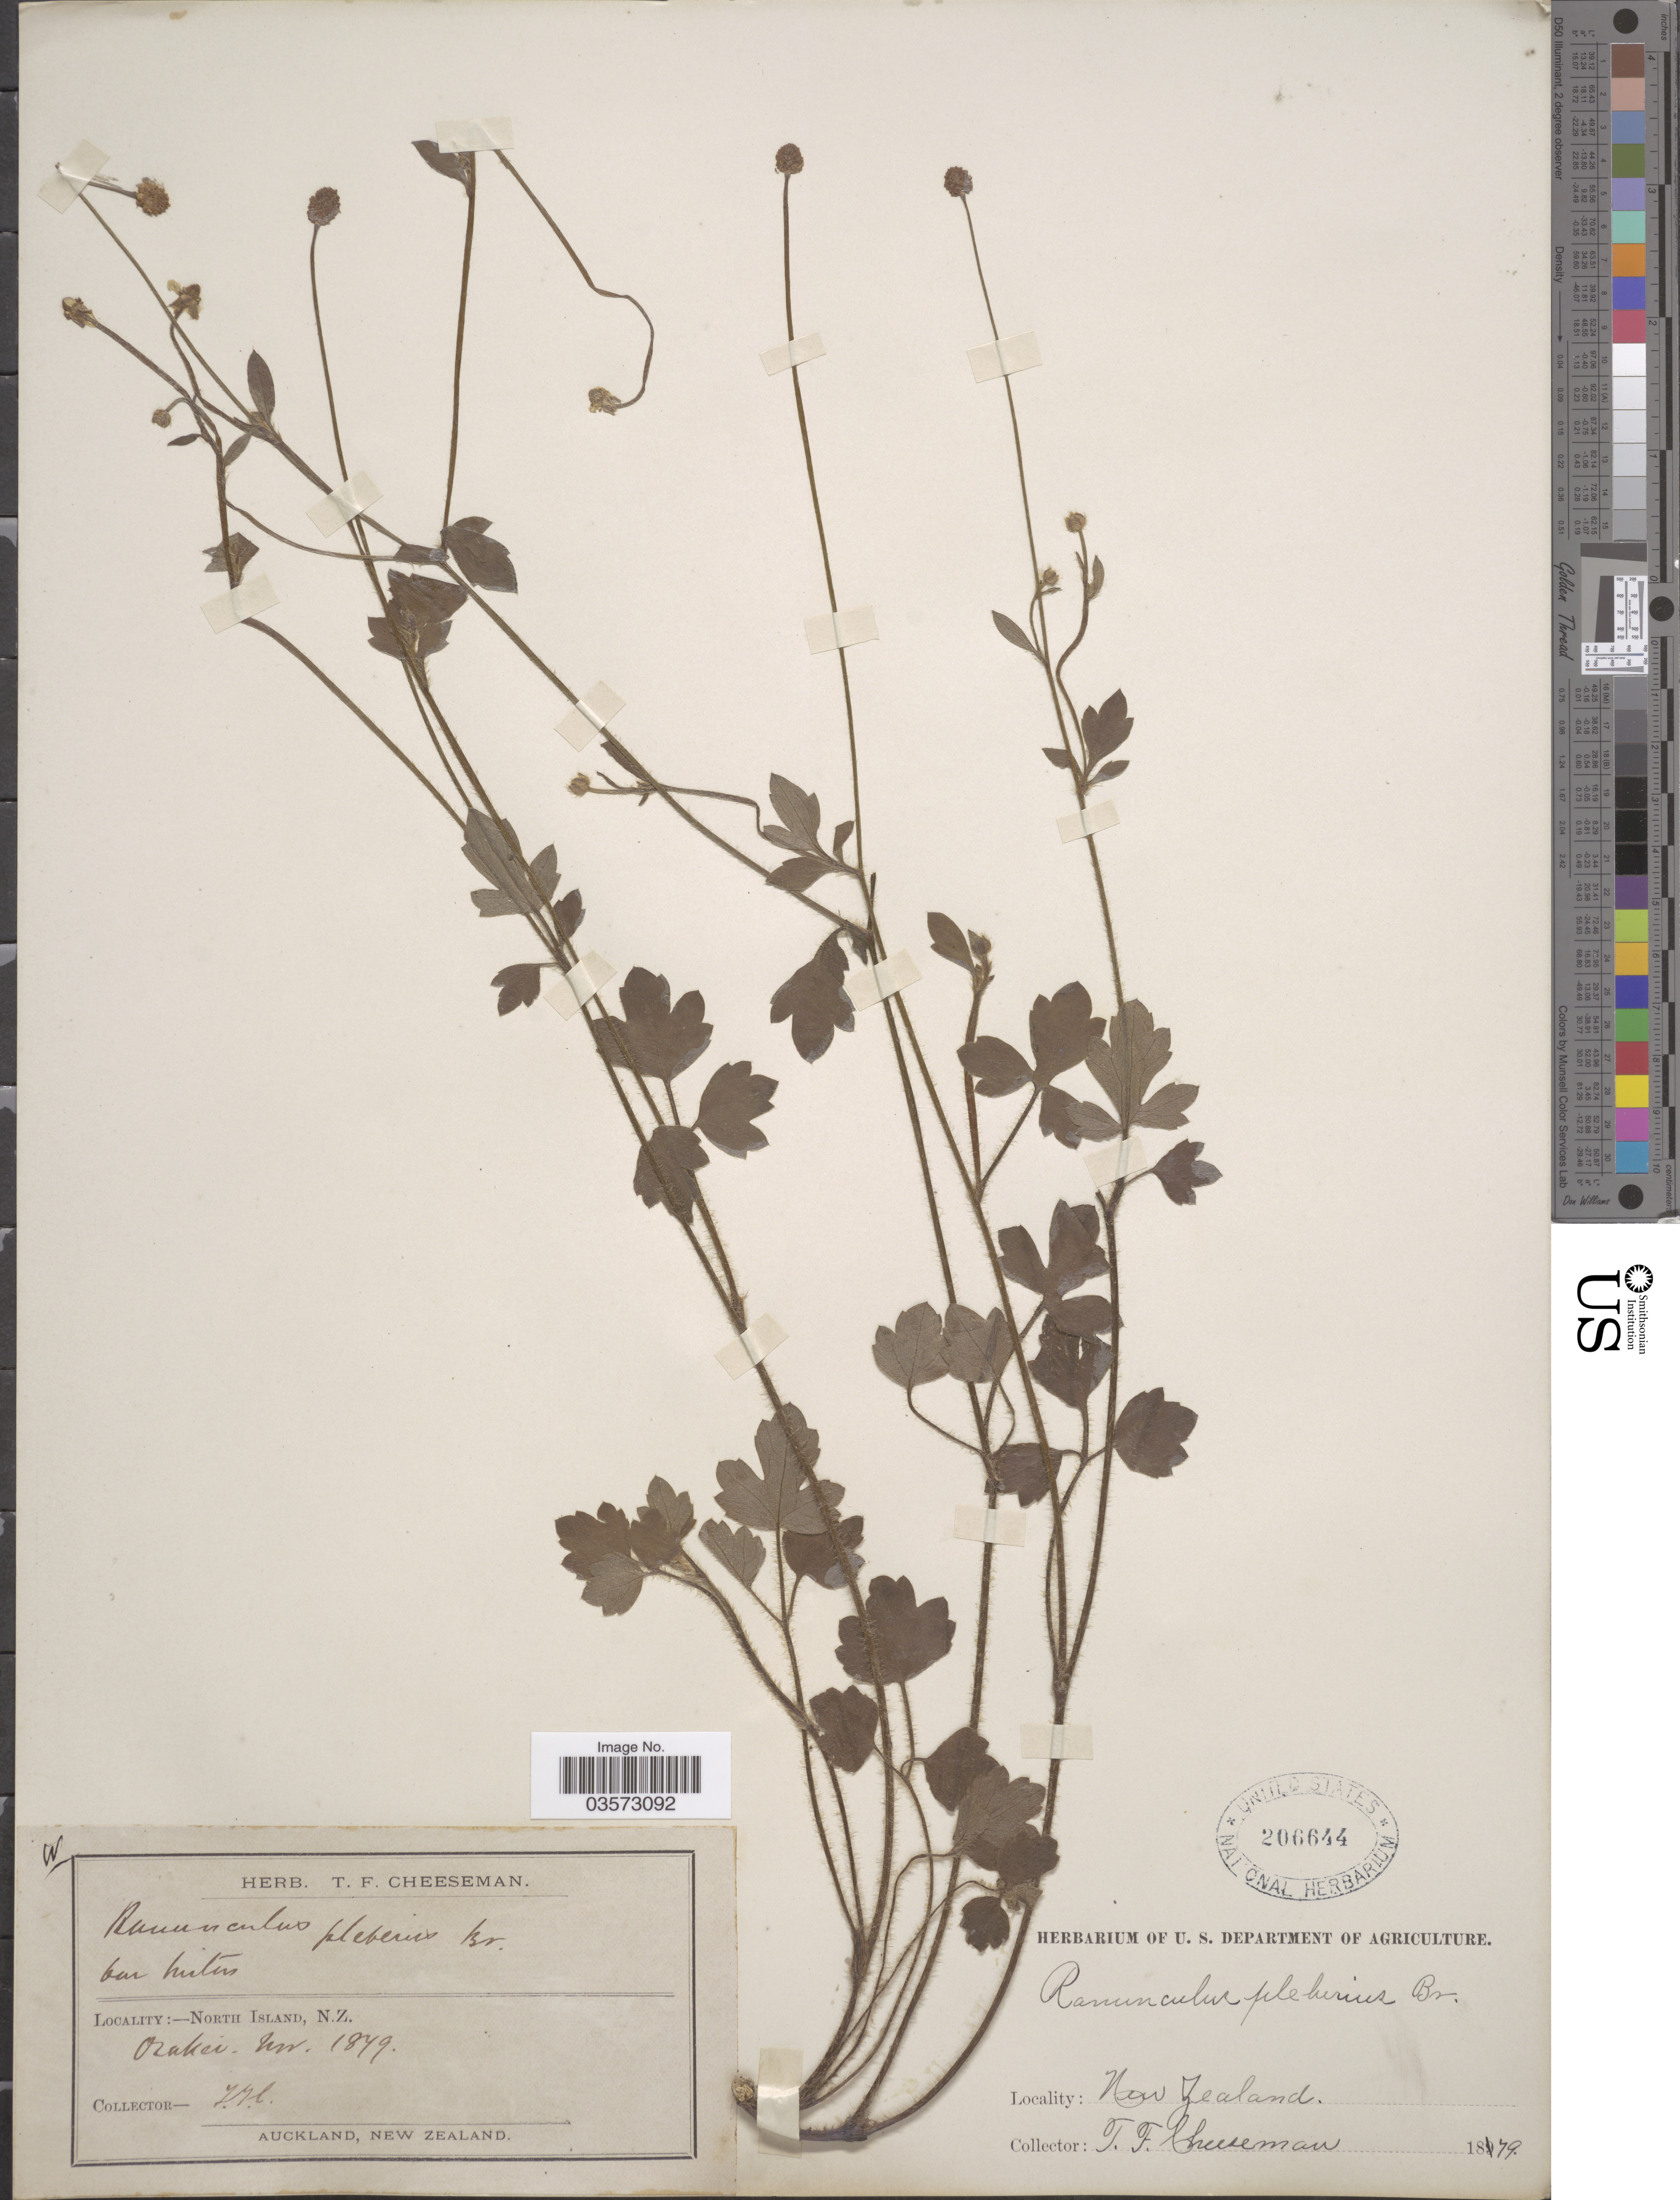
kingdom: Plantae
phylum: Tracheophyta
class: Magnoliopsida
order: Ranunculales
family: Ranunculaceae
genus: Ranunculus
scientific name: Ranunculus hirtus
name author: Banks & Sol. ex DC.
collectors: T. F. Cheeseman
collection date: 1879-11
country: New Zealand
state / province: Auckland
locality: North Island. Orakei.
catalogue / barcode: US 206644